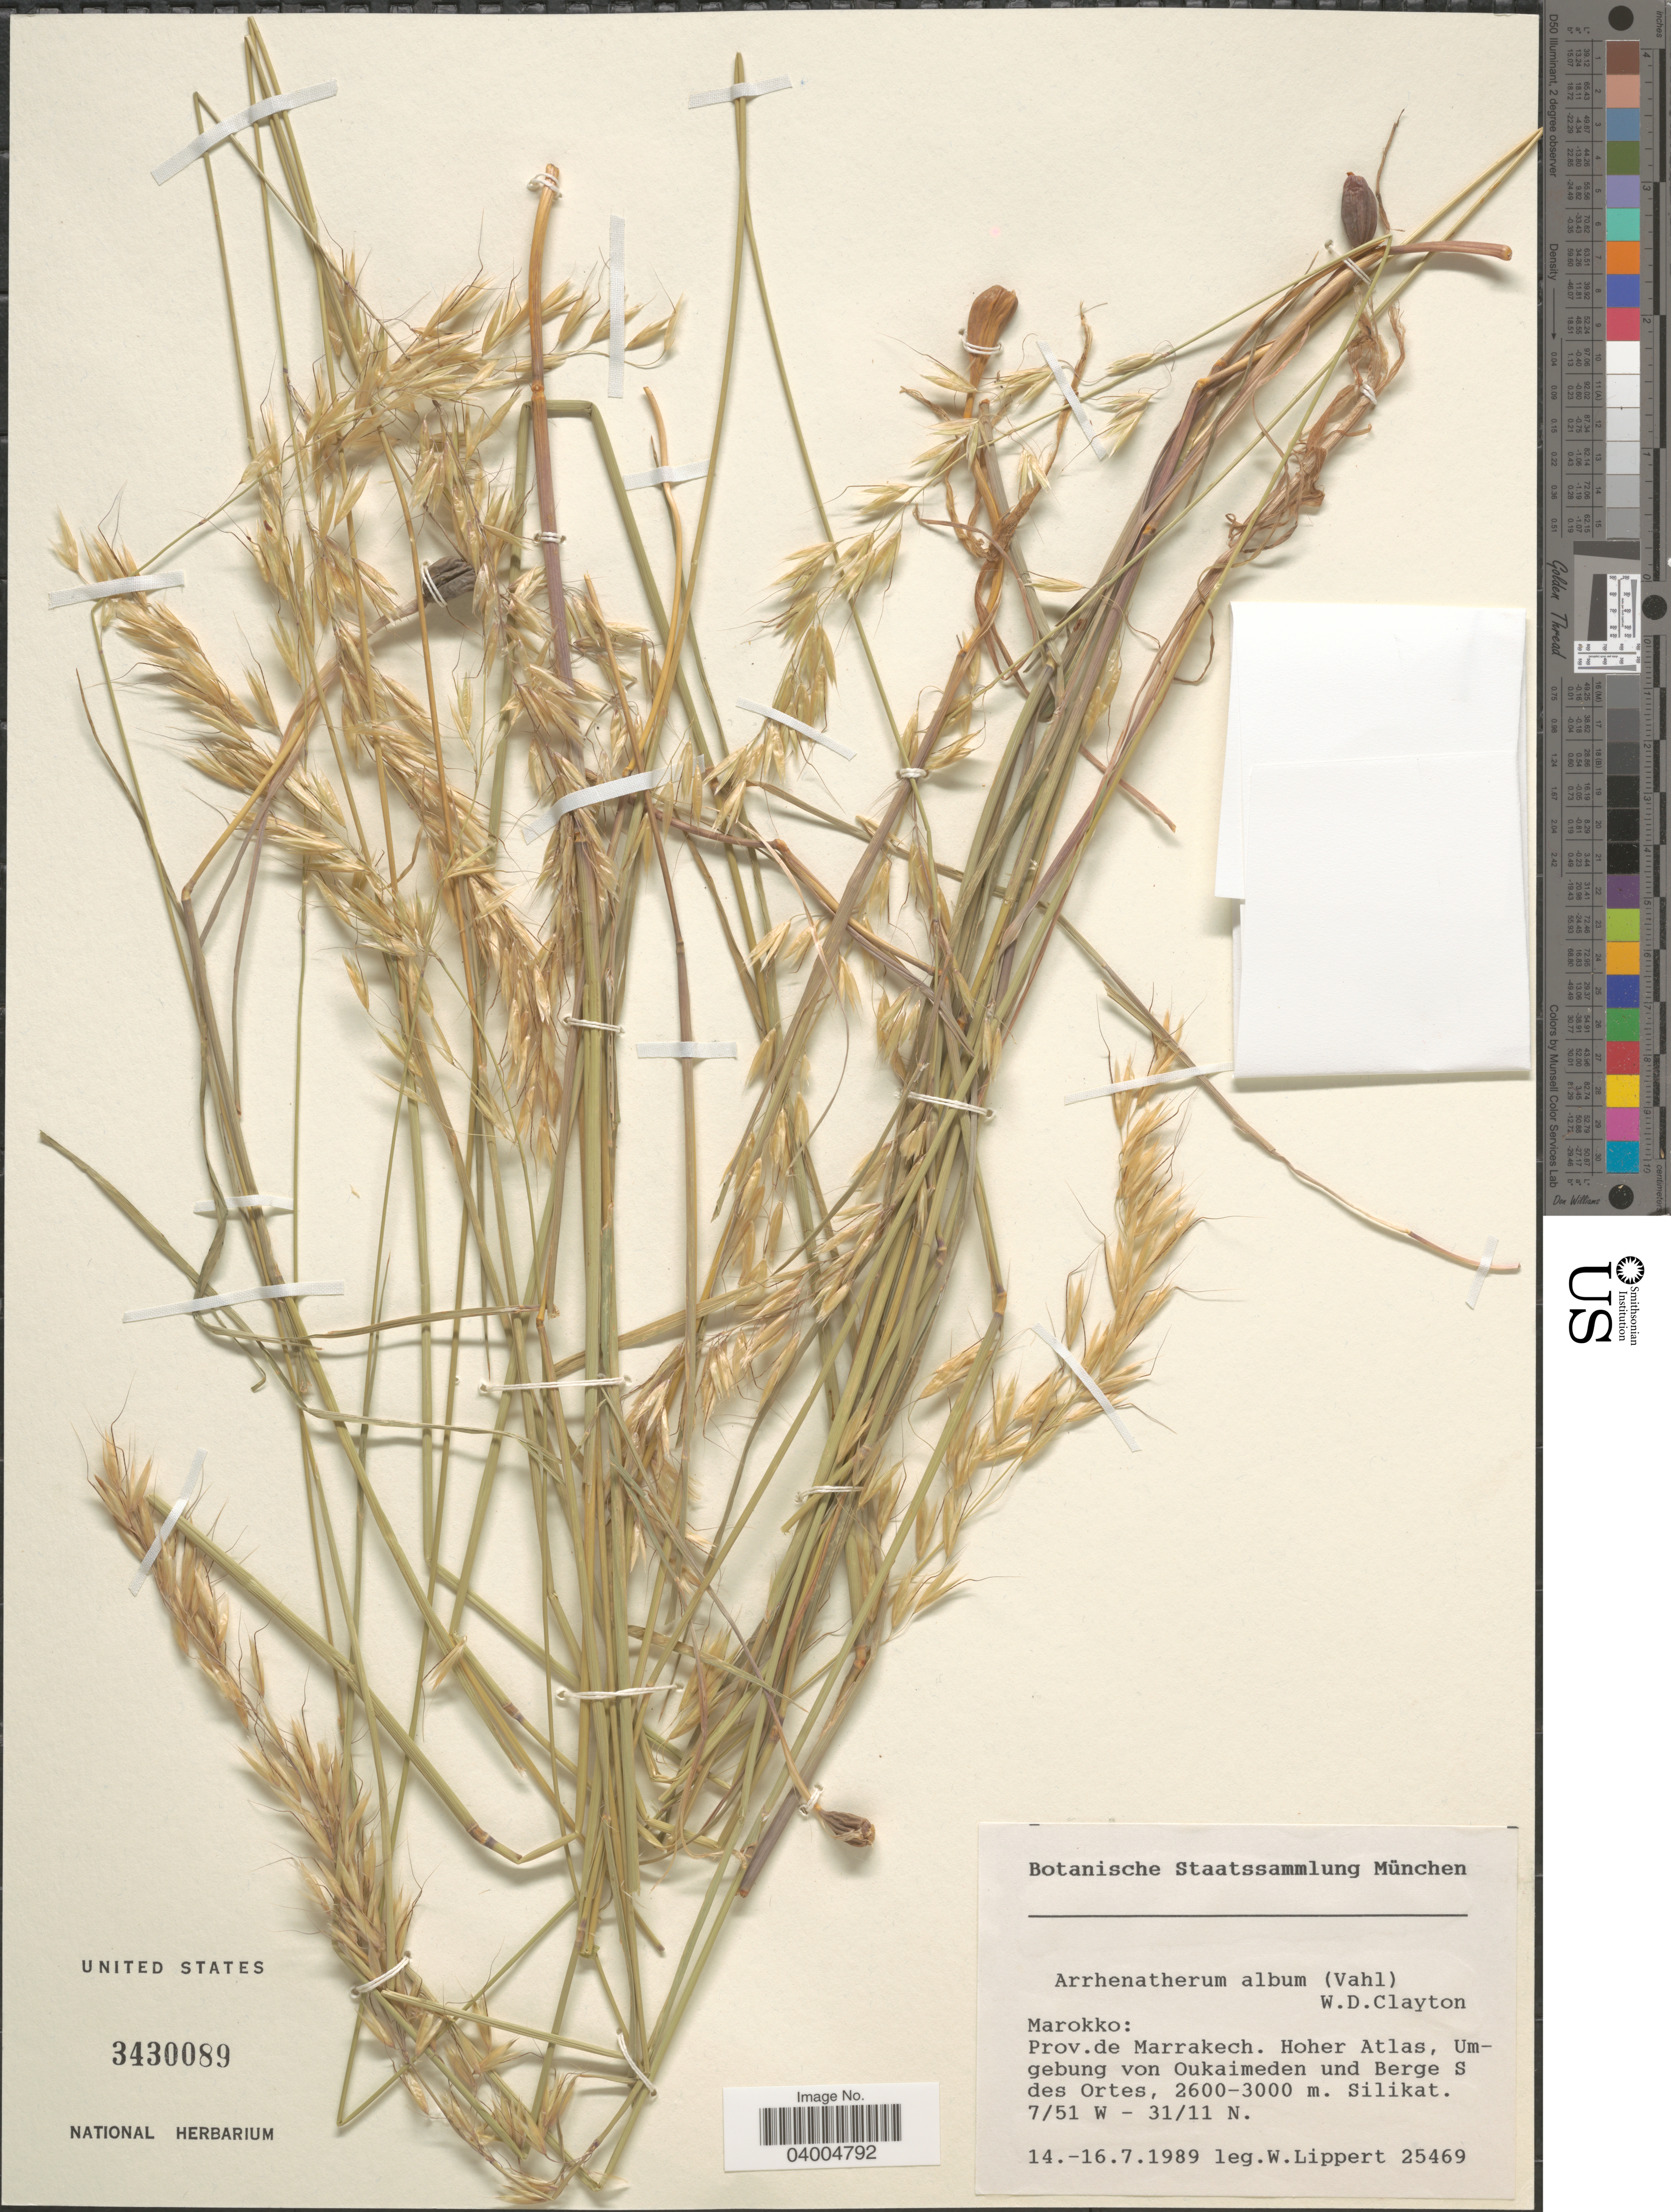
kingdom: Plantae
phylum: Tracheophyta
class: Liliopsida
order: Poales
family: Poaceae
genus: Arrhenatherum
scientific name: Arrhenatherum album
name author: (Vahl) Clayton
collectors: W. Lippert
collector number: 25469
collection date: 1989-07-14/1989-07-16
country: Morocco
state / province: Marrakech-Tensift-Al Haouz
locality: Prov. de Marrakech. Hoher Atlas, Umgebung von Oukaimeden und Berge S des Ortes, Silikat.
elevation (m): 2600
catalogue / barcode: US 3430089